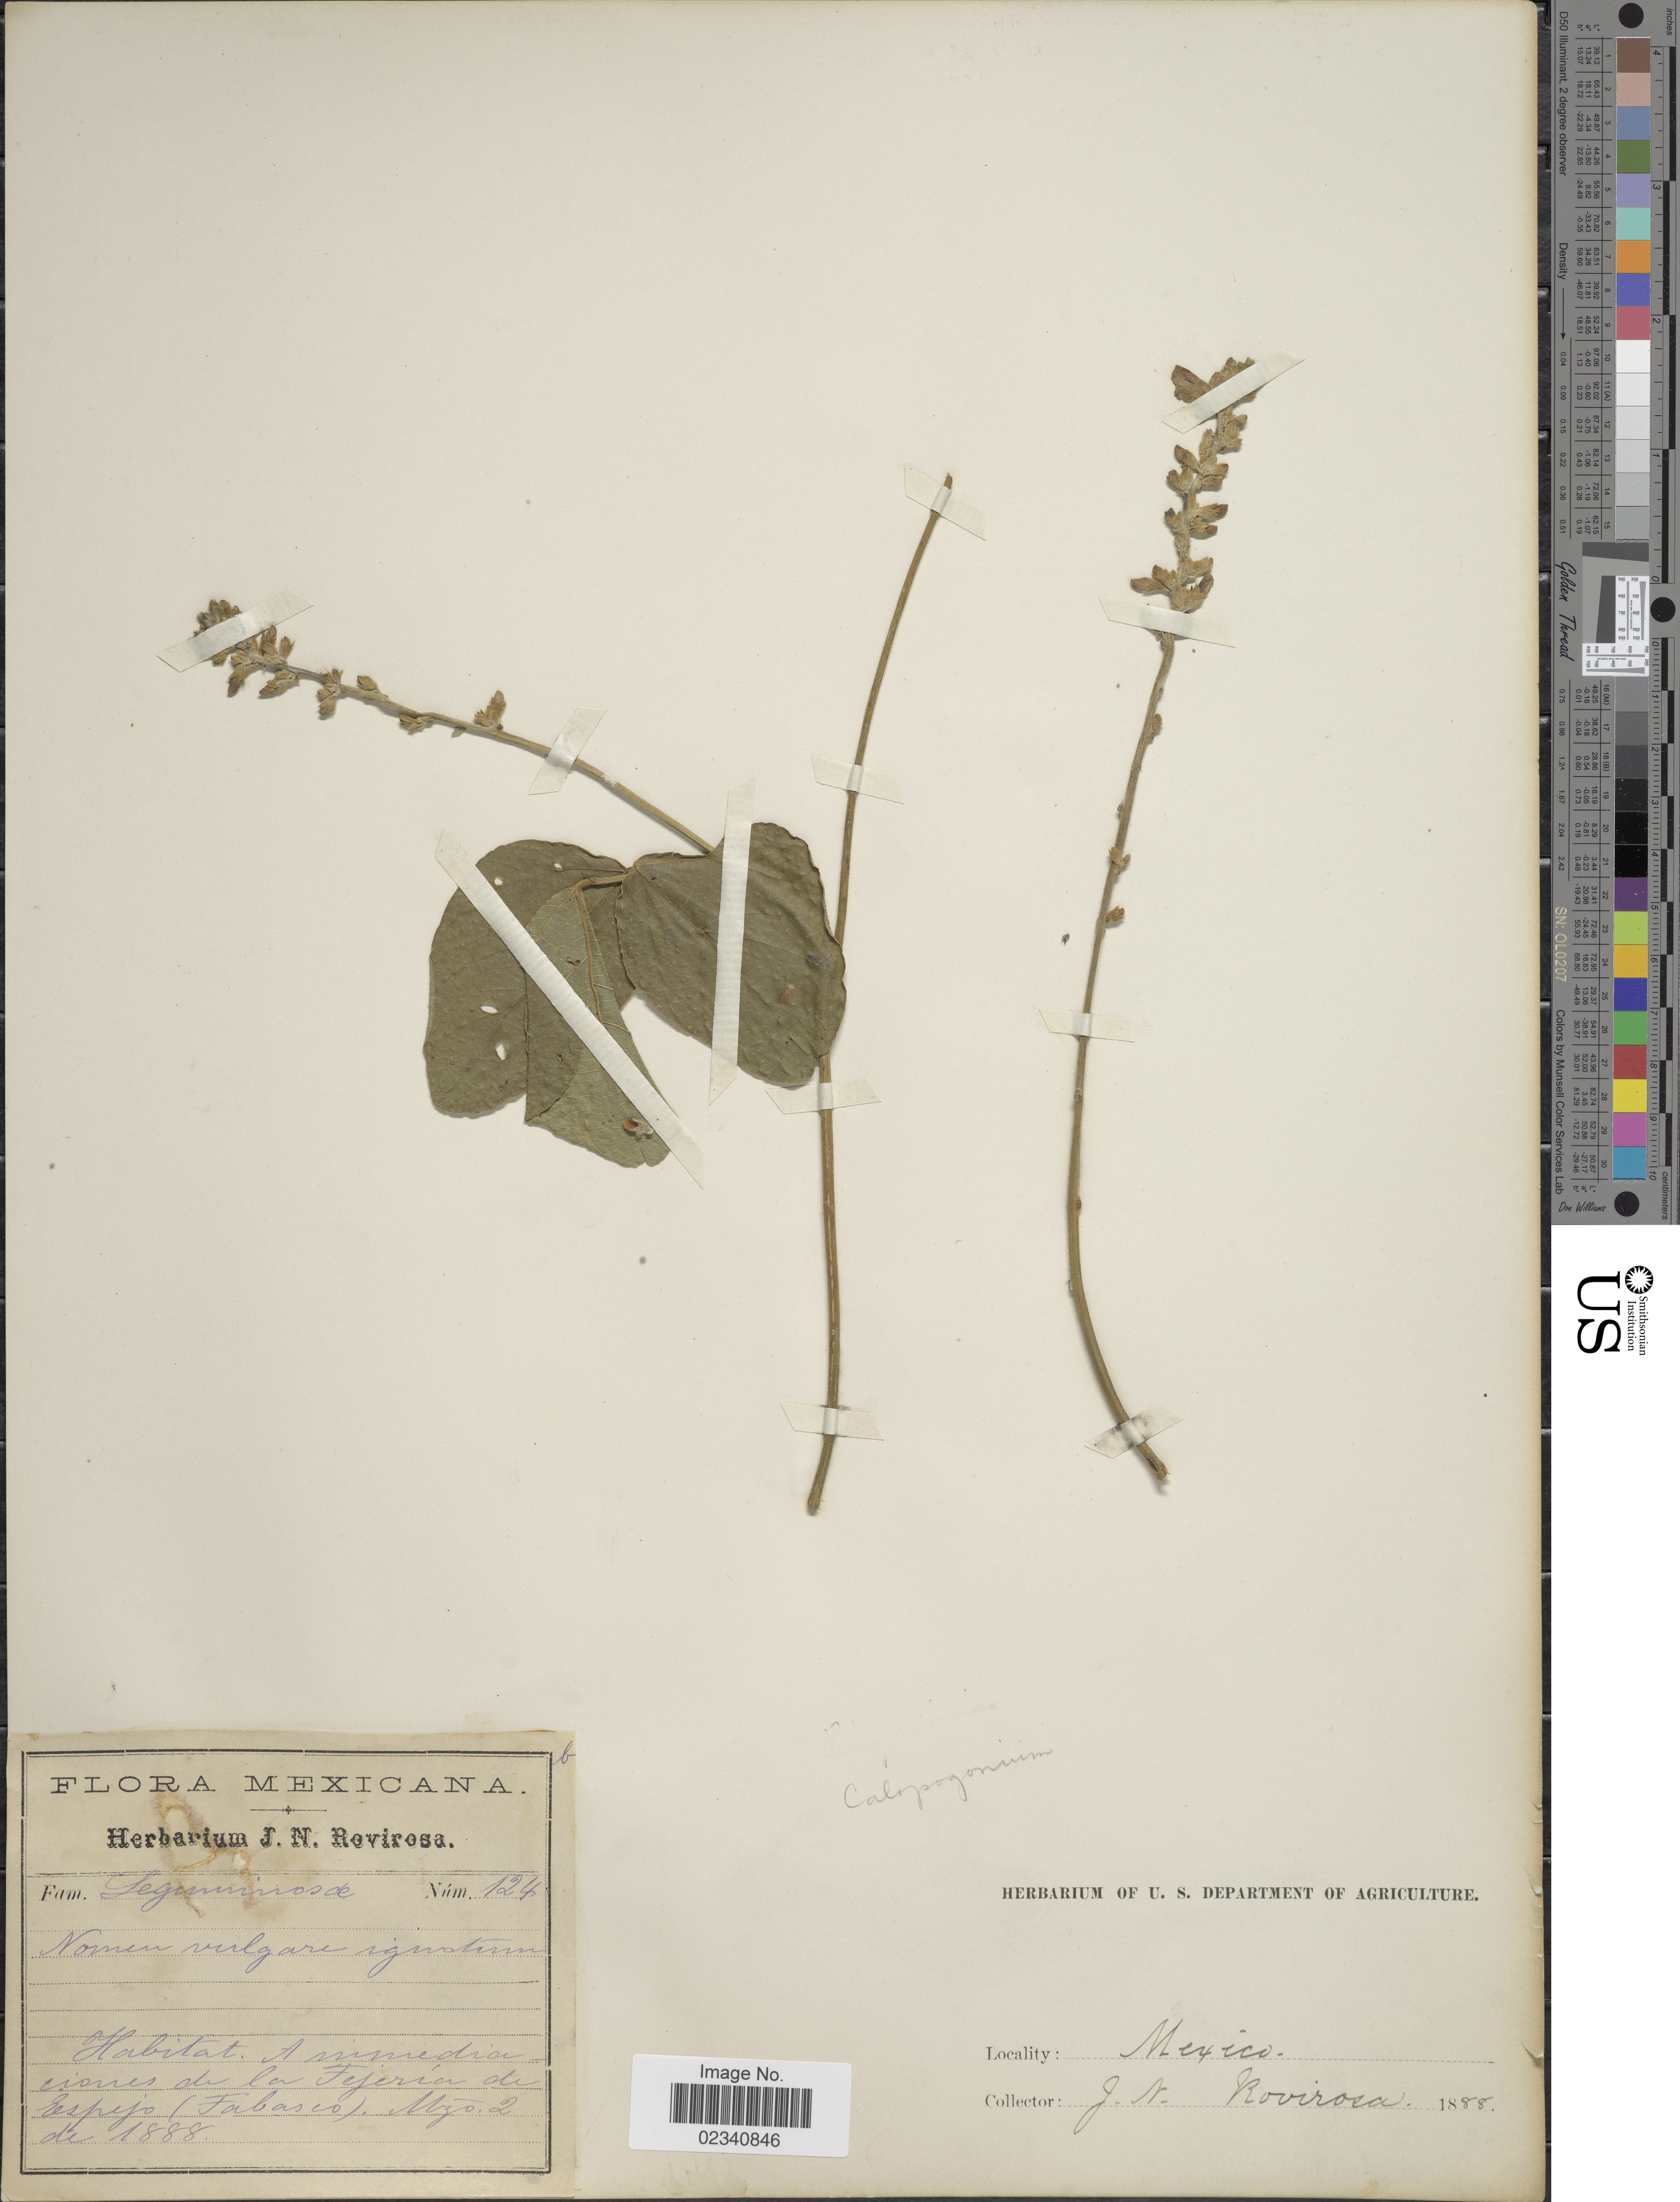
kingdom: Plantae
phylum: Tracheophyta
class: Magnoliopsida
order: Fabales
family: Fabaceae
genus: Calopogonium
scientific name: Calopogonium caeruleum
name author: (Benth.) C. Wright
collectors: J. Revirosa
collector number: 124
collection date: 1888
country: Mexico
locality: Mexico, Aninnediaciones de la Tejeria de Espejo (Tabasco). [interpreted]